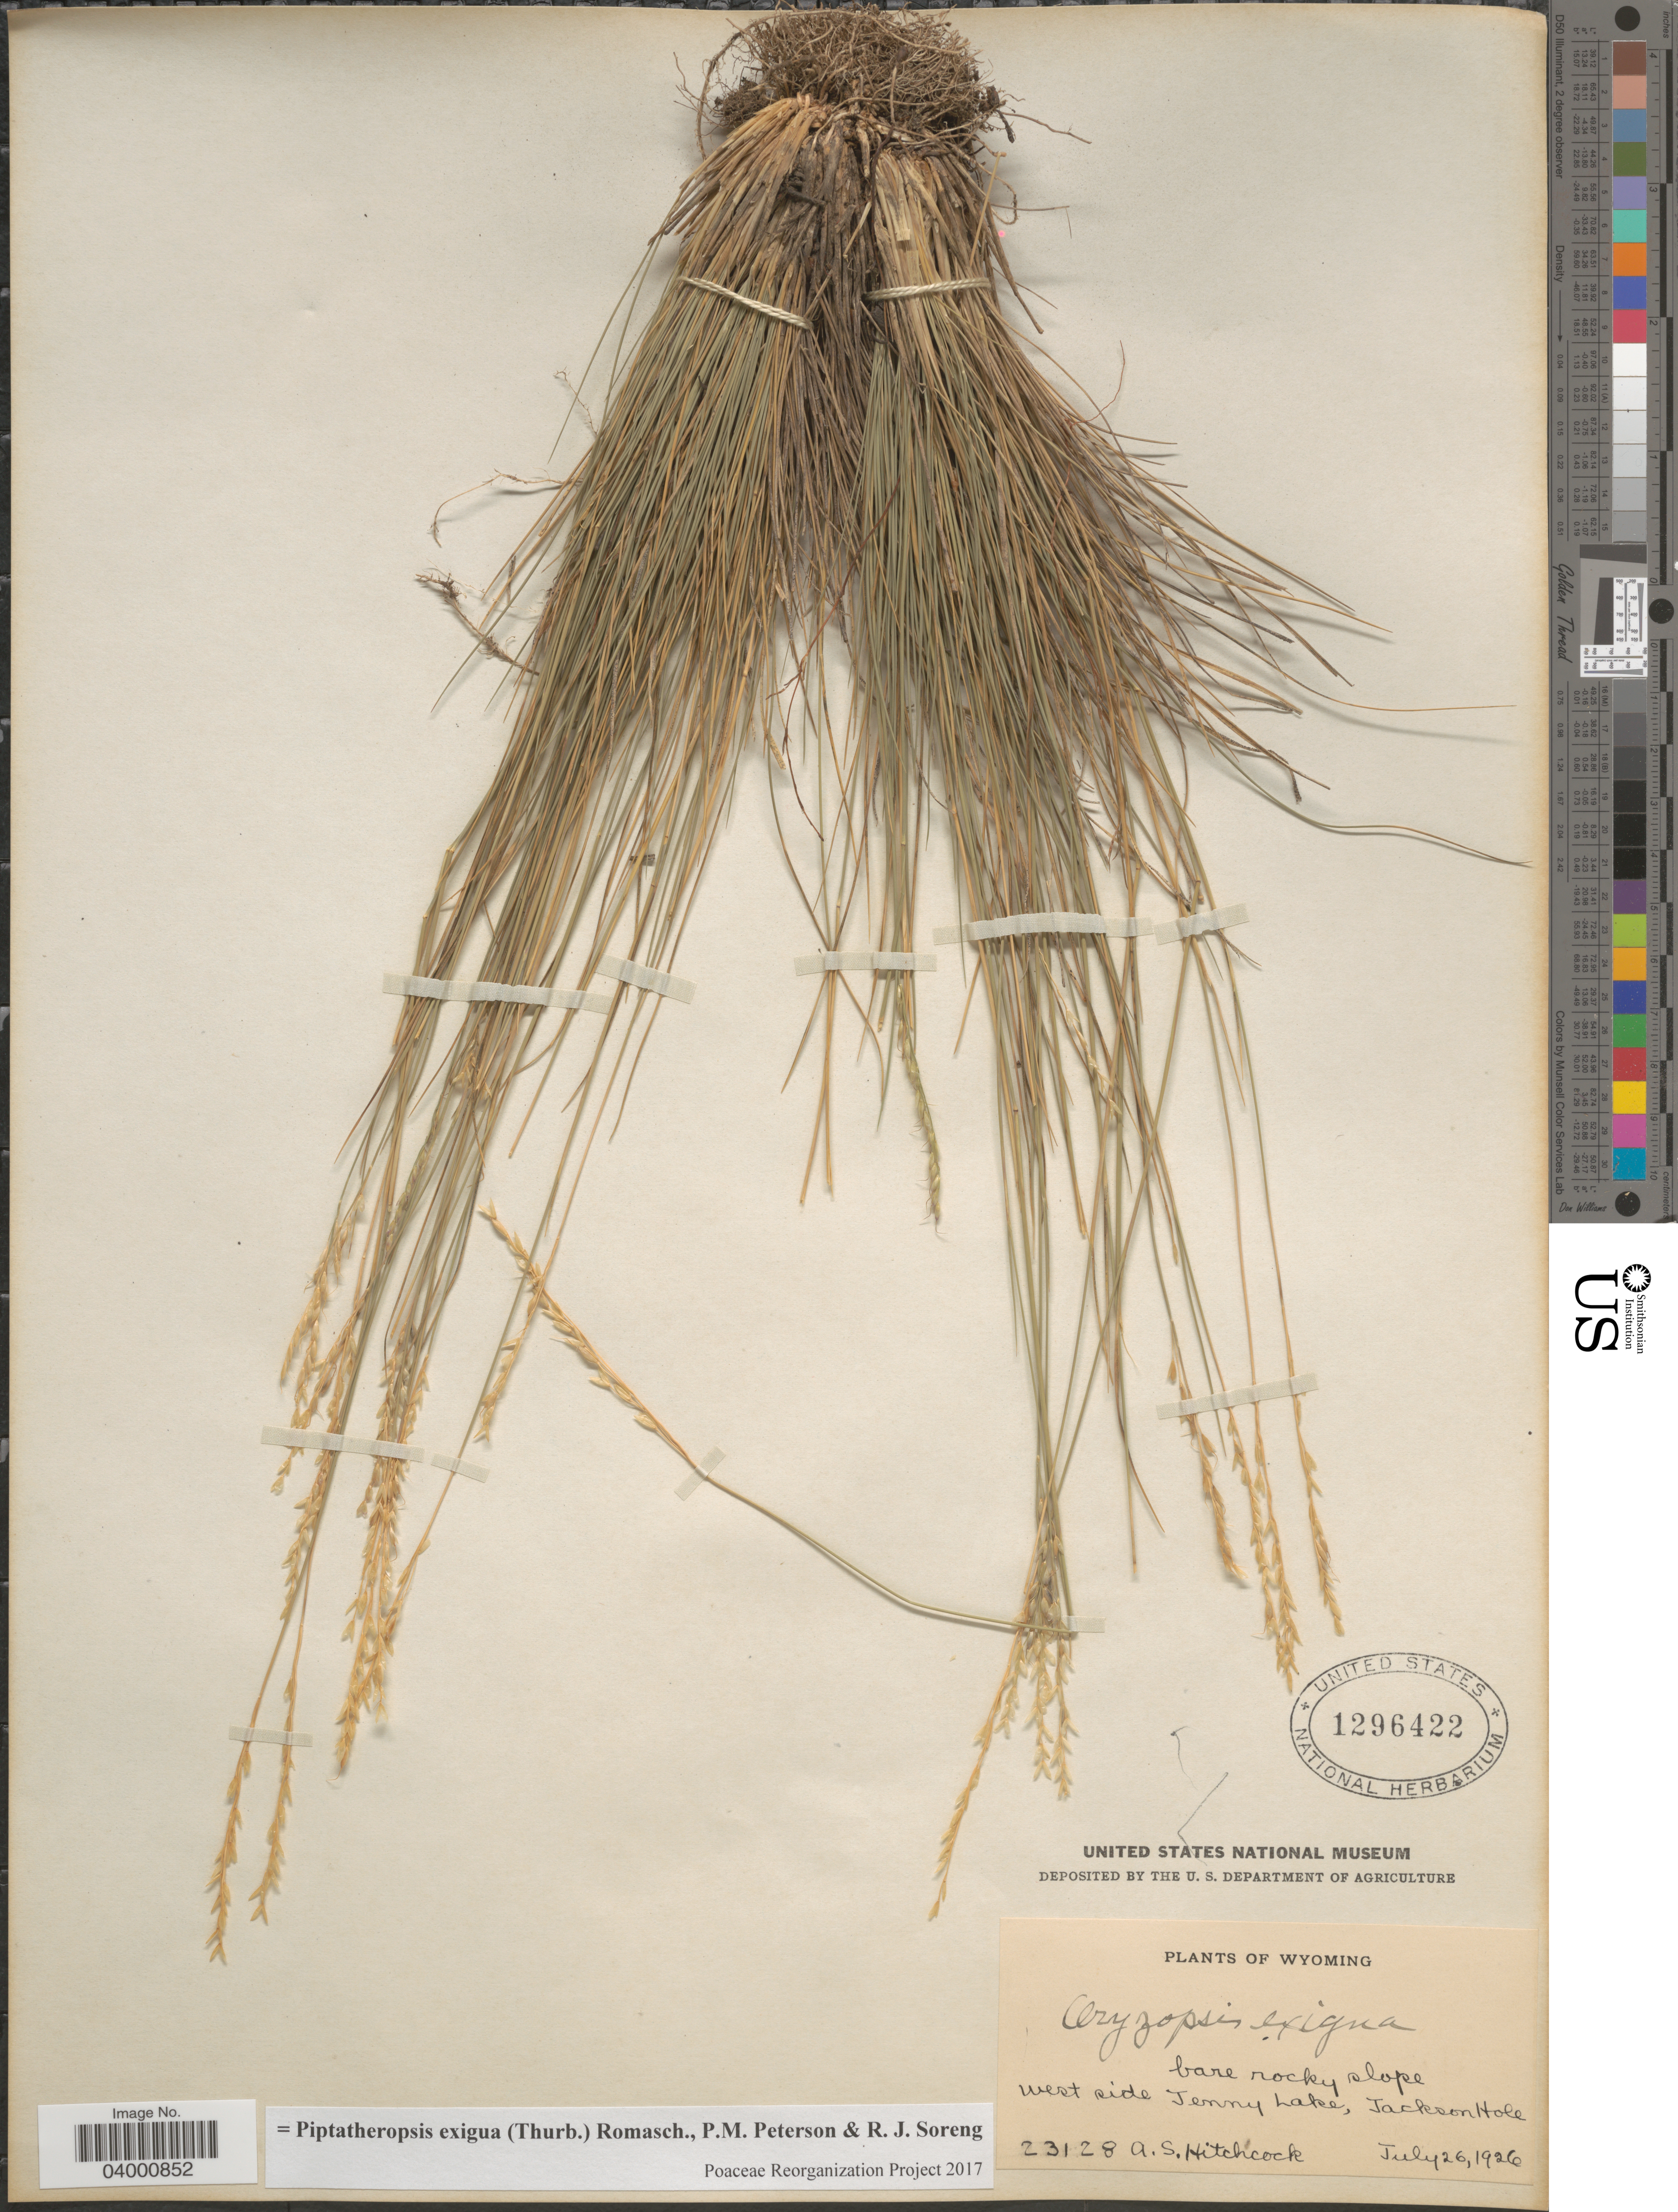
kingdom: Plantae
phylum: Tracheophyta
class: Liliopsida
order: Poales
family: Poaceae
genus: Piptatheropsis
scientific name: Piptatheropsis exigua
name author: (Thurb.) Romasch. et al.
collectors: A. S. Hitchcock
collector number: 23128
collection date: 1926-07-26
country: United States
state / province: Wyoming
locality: Bare rocky slope, west side Jenny Lake, Jackson Hole.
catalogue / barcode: US 1296422